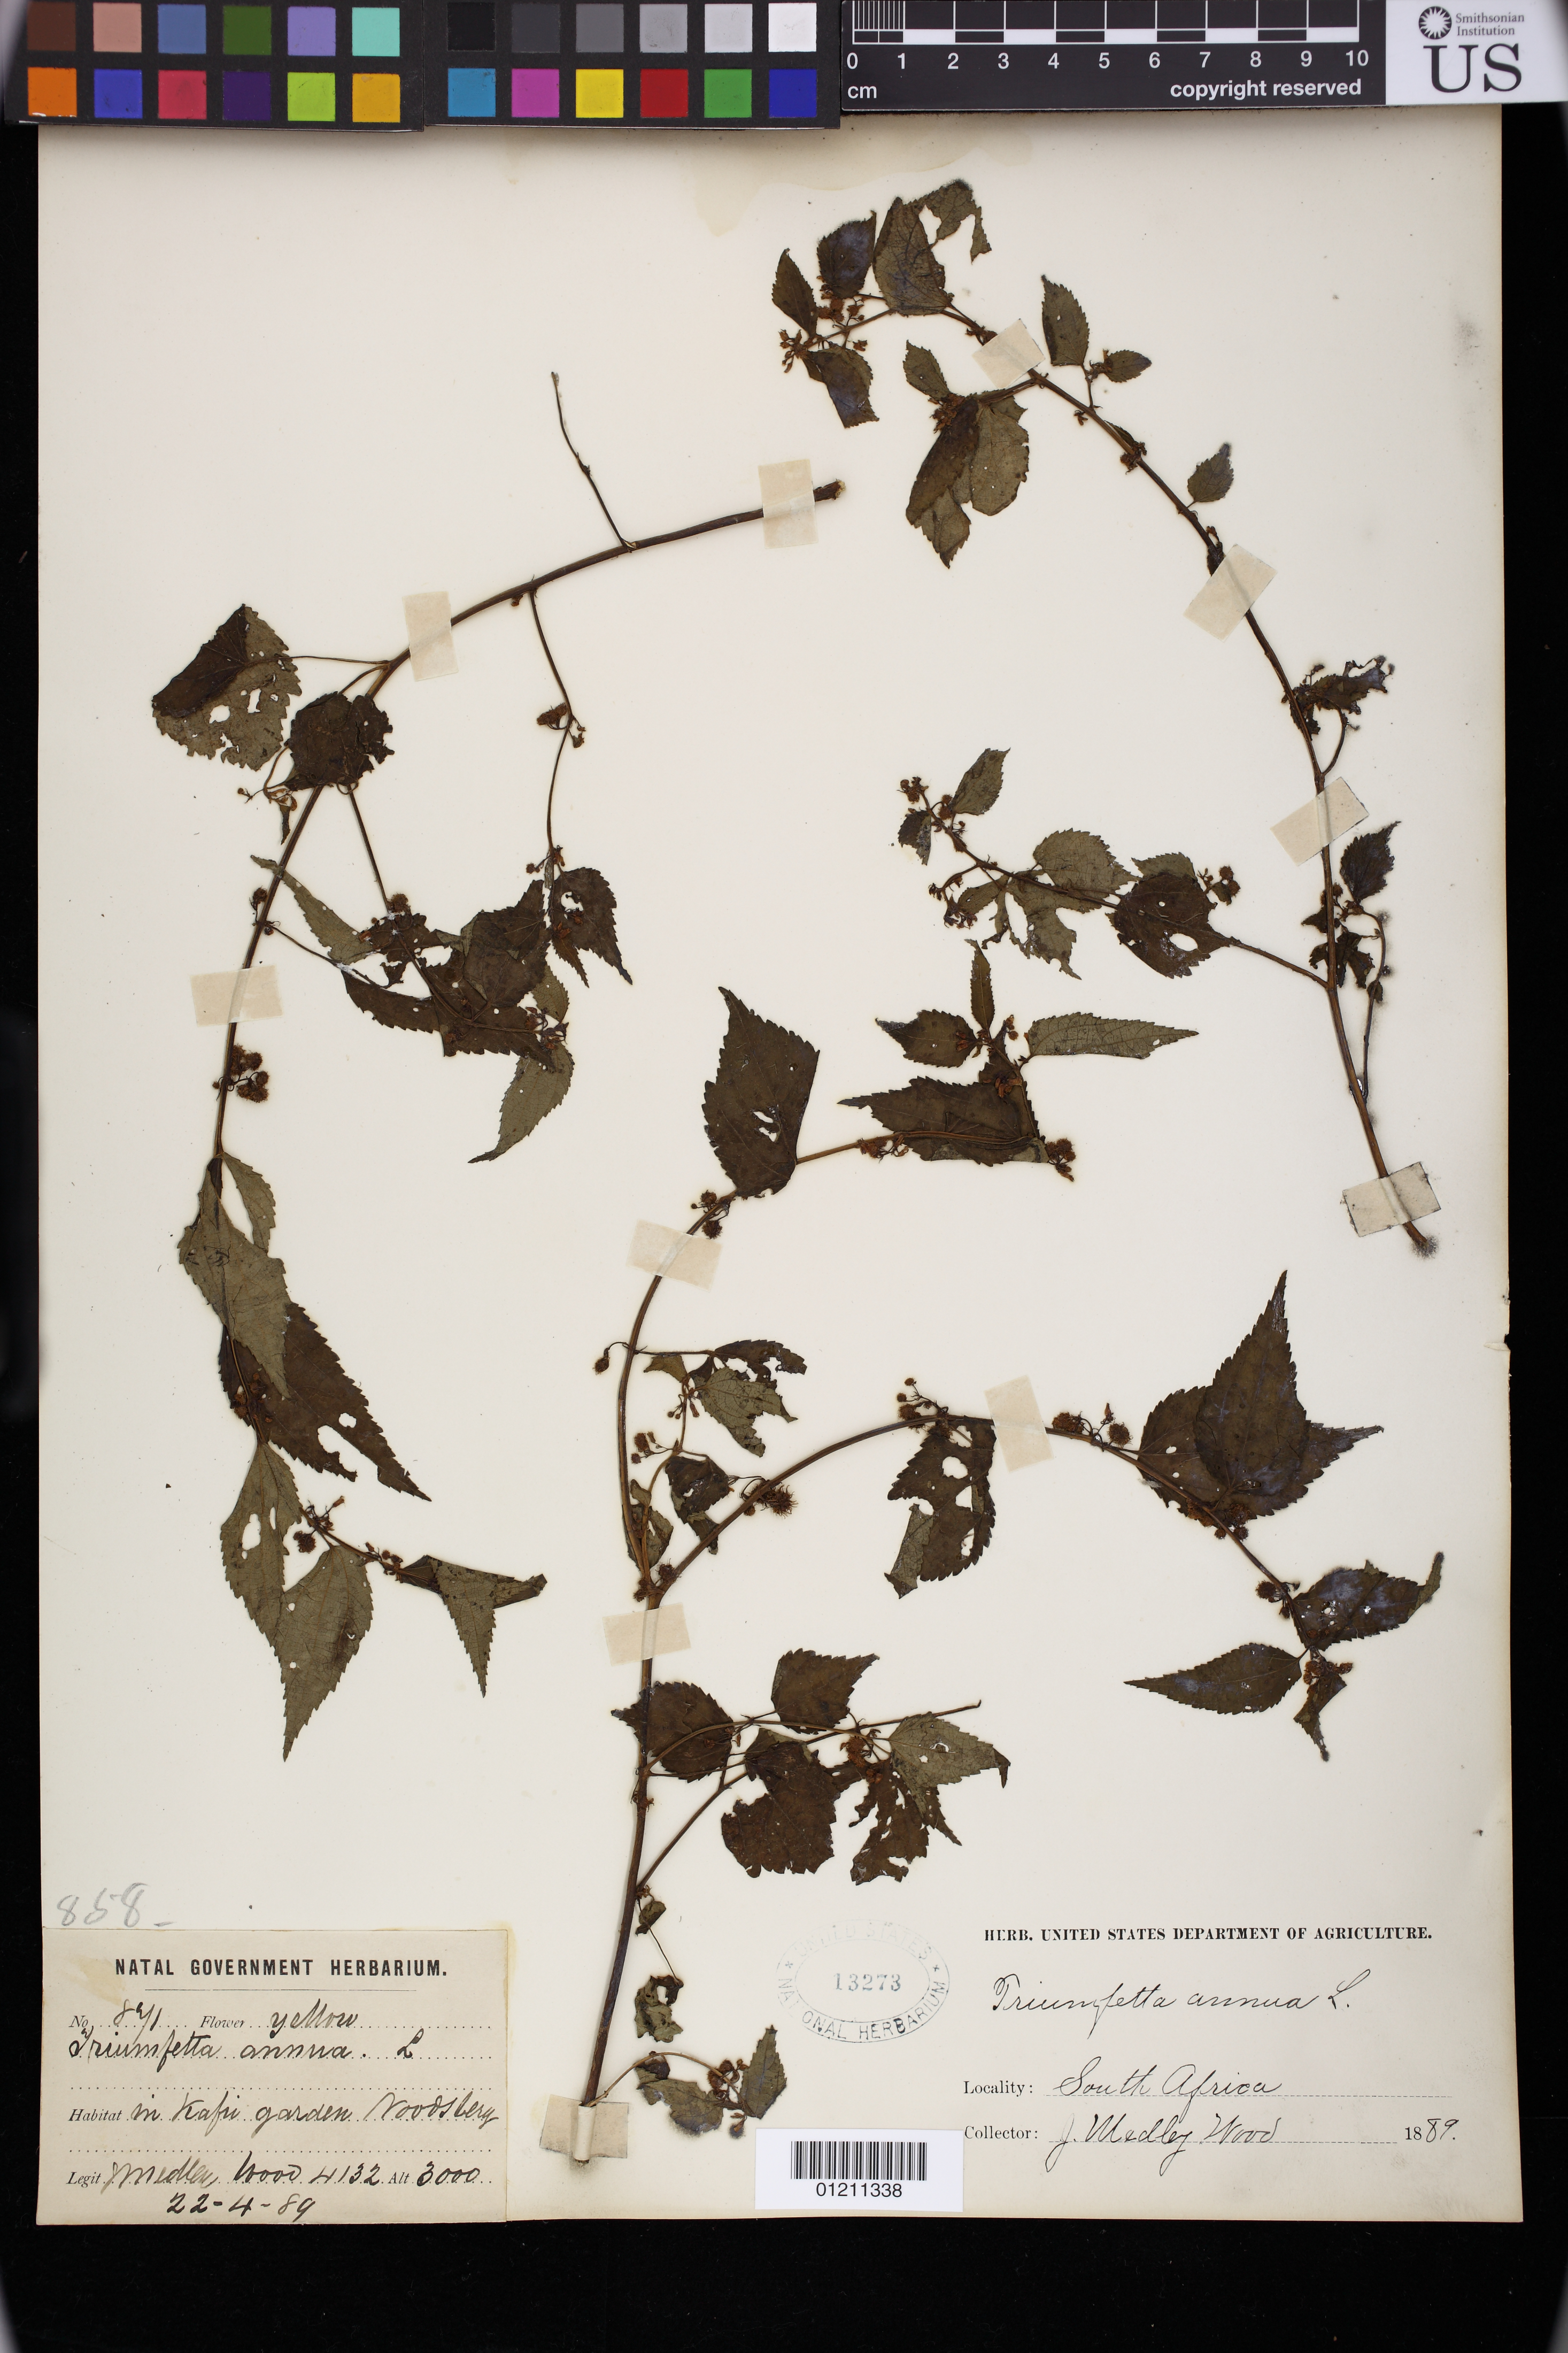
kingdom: Plantae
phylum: Tracheophyta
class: Magnoliopsida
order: Malvales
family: Malvaceae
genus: Triumfetta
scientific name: Triumfetta annua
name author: L.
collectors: J. M. Wood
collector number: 871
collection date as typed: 22 Apr 1889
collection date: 1889-04-22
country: South Africa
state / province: KwaZulu-Natal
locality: In Kafri garden Noodsberg.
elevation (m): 914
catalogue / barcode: US 13273